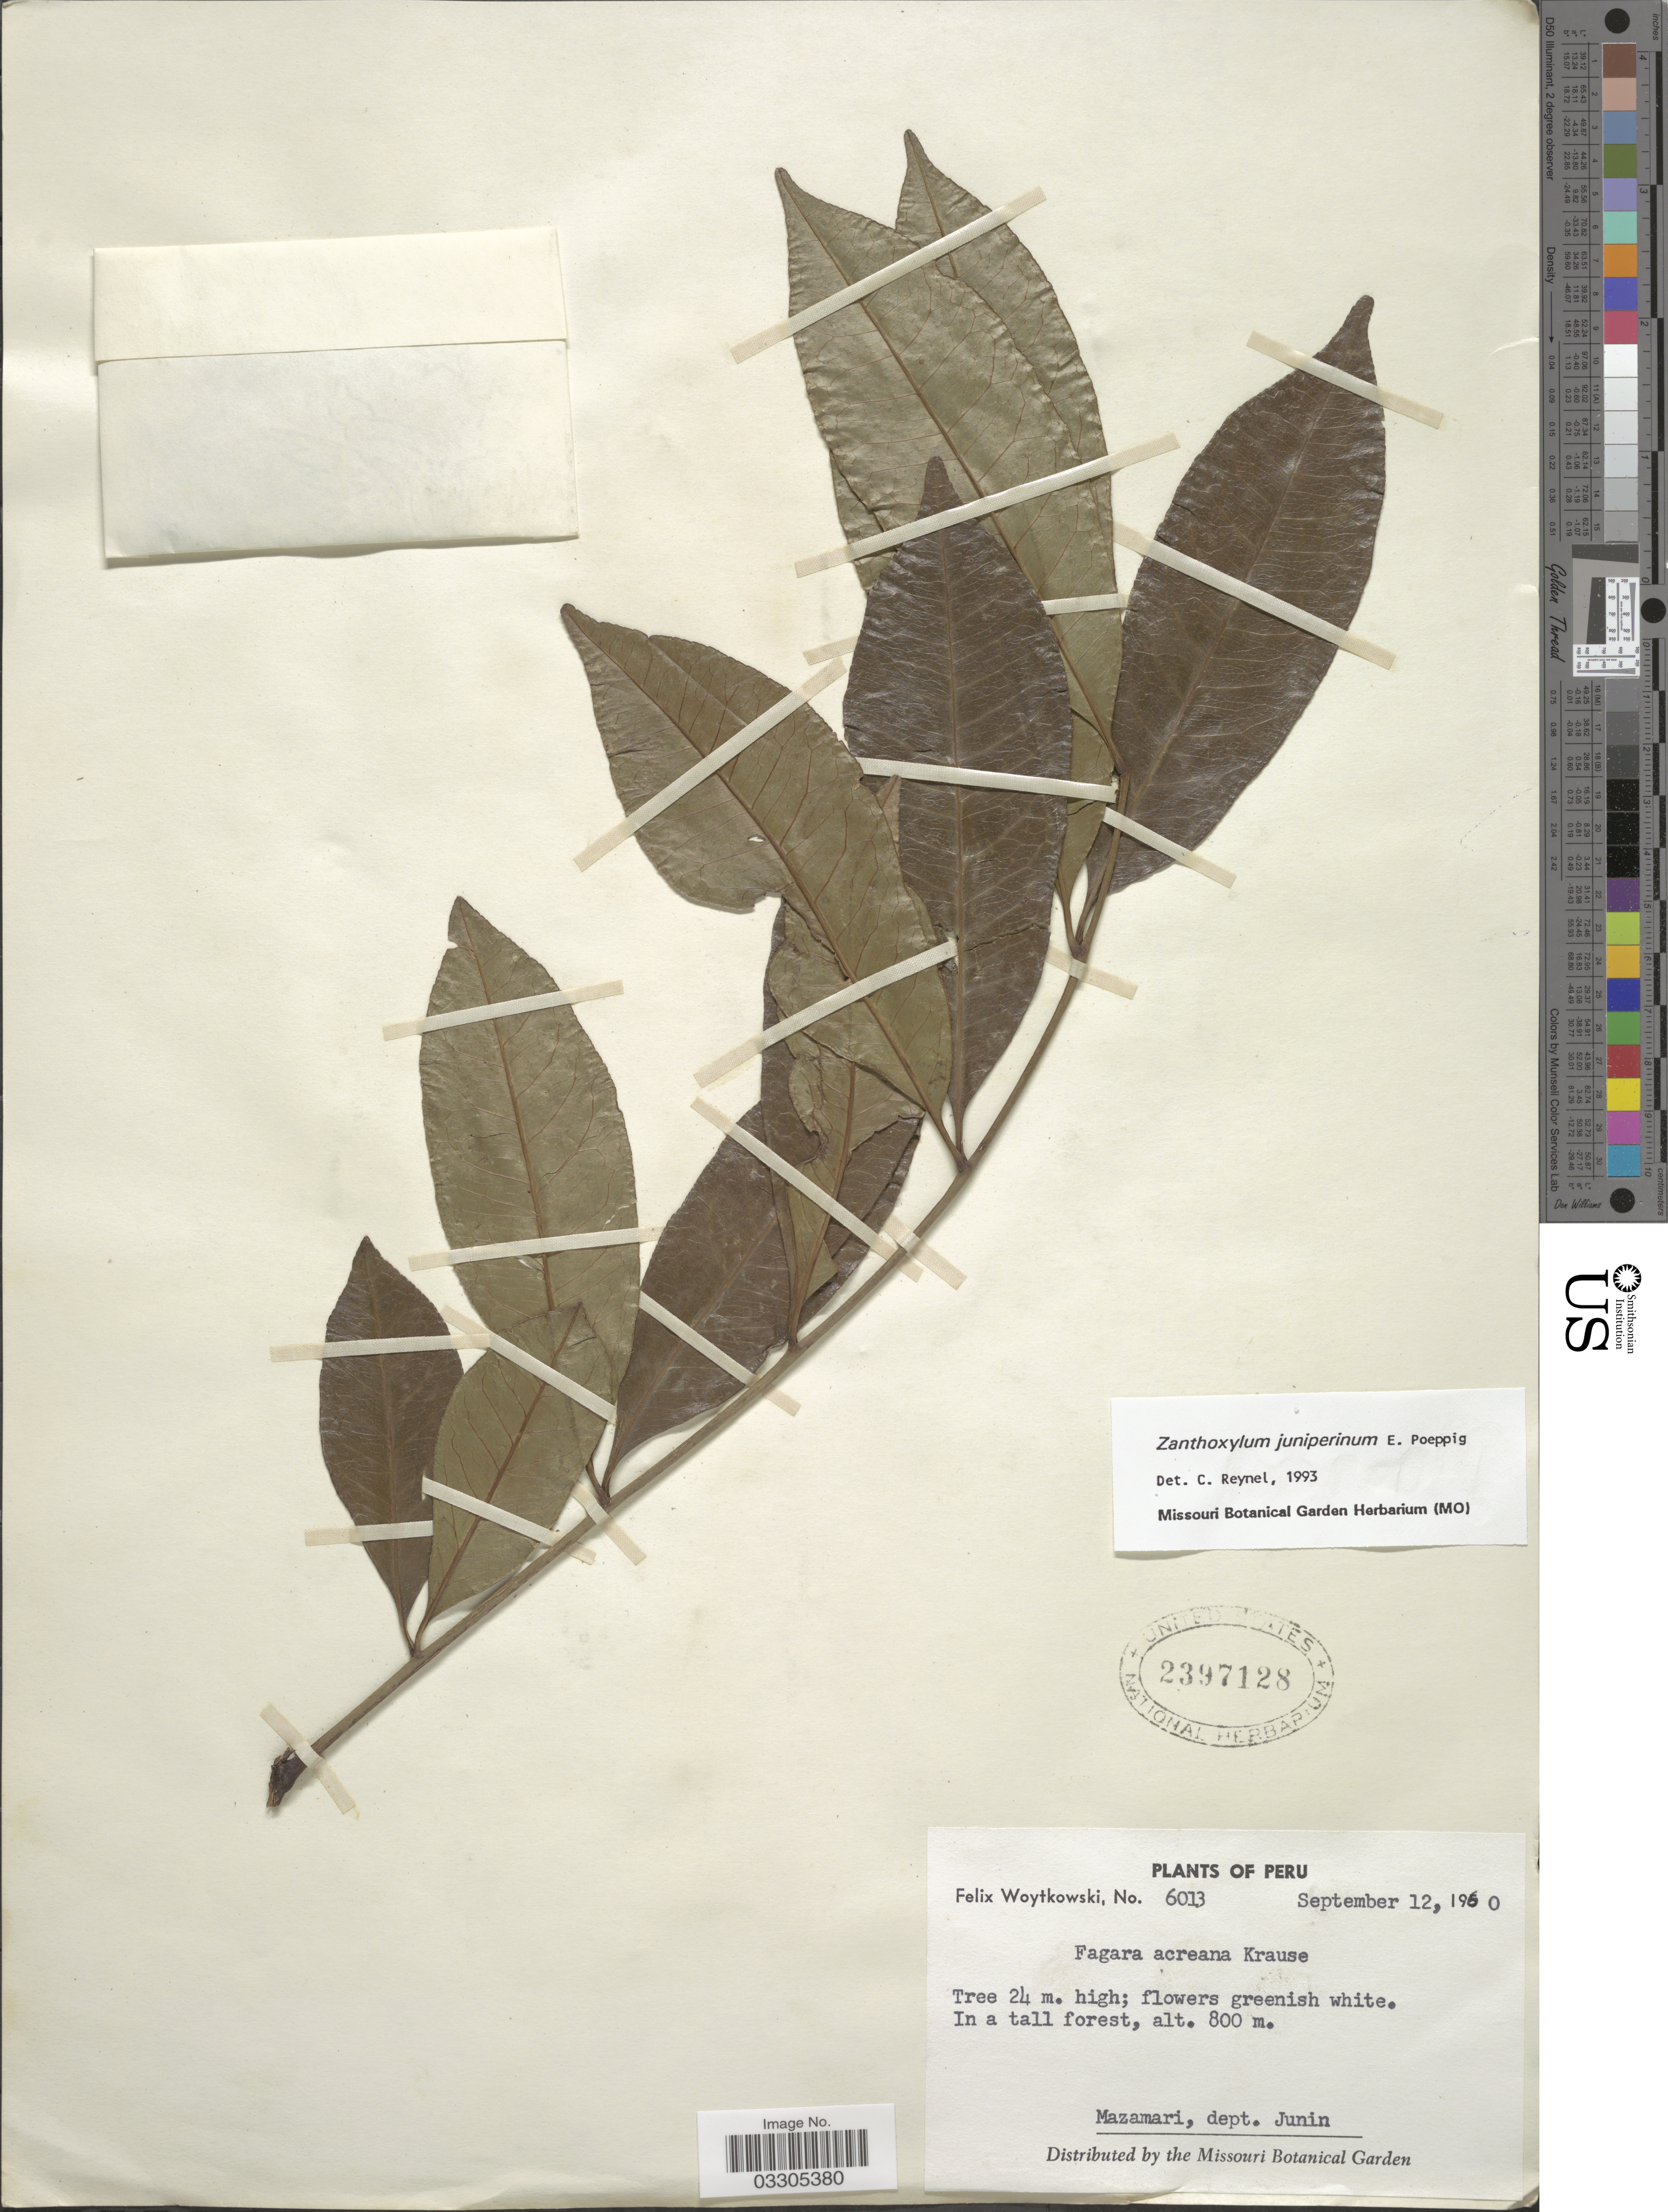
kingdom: Plantae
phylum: Tracheophyta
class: Magnoliopsida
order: Sapindales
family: Rutaceae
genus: Zanthoxylum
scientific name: Zanthoxylum juniperinum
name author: Poepp.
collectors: F. Woytkowski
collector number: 6013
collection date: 1960-09-12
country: Peru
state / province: Junín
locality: Mazamari, dept. Junin.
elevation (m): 800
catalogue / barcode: US 2397128